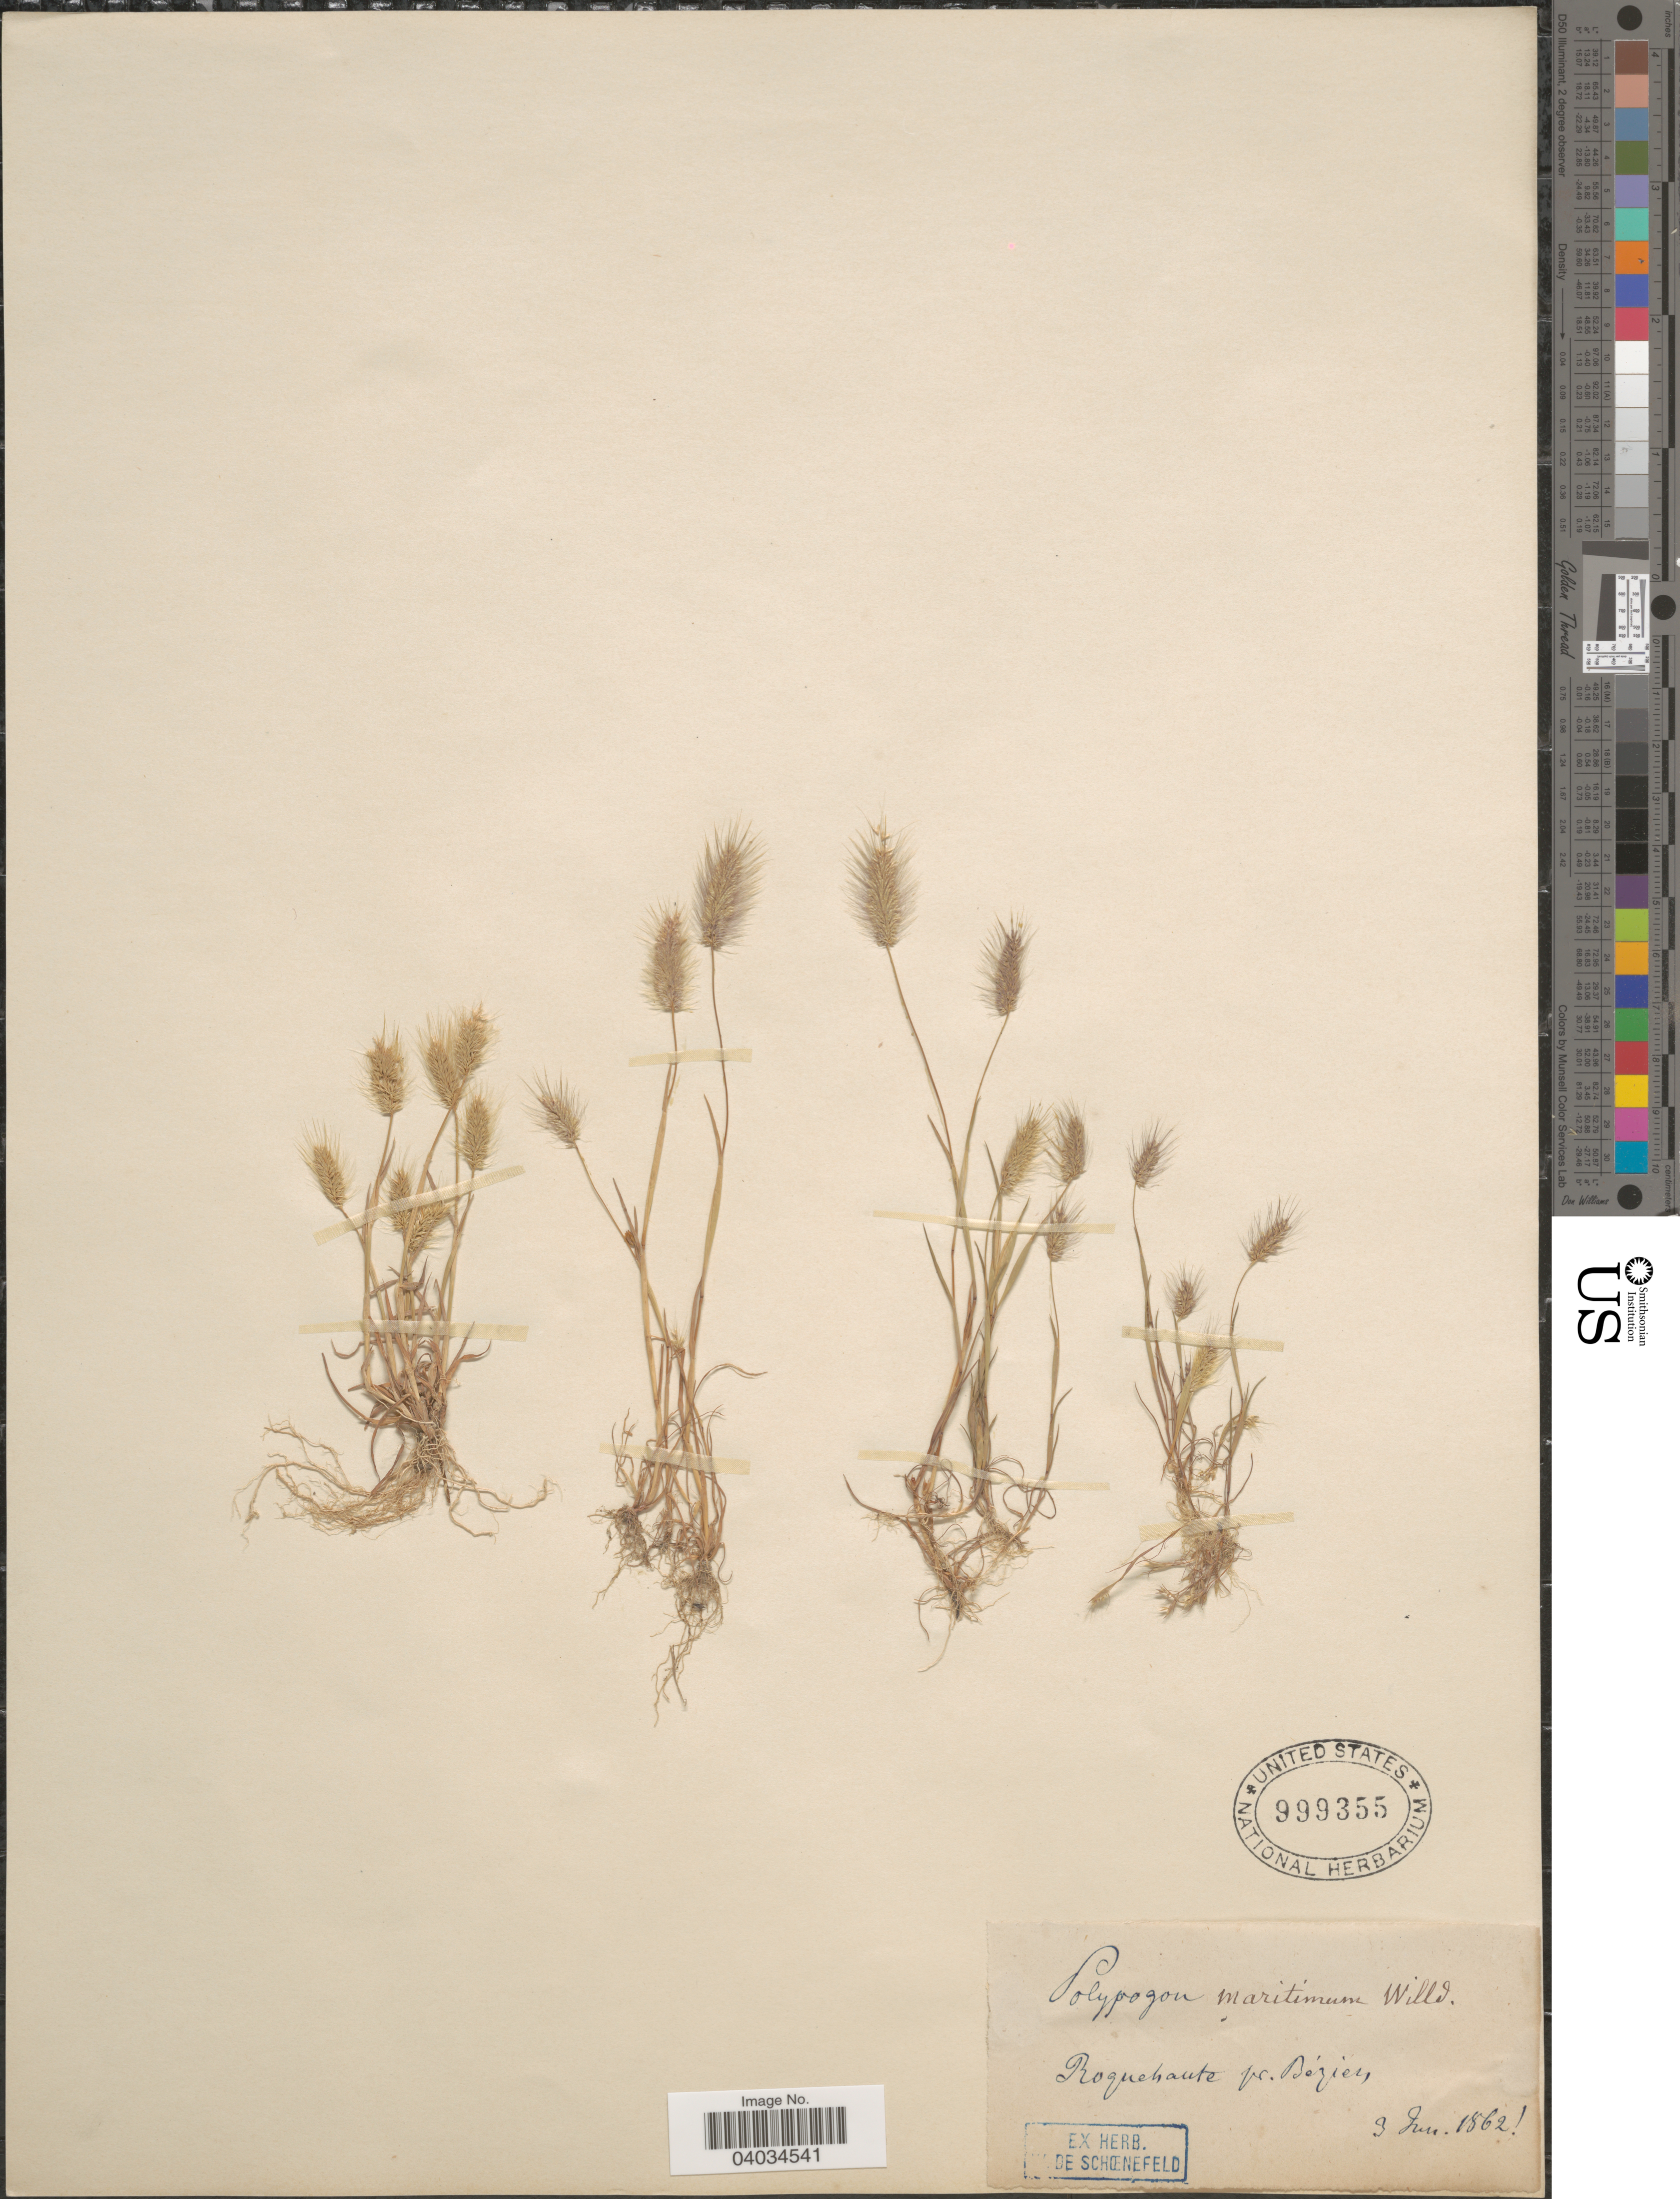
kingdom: Plantae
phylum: Tracheophyta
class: Liliopsida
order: Poales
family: Poaceae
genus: Polypogon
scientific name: Polypogon maritimus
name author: Willd.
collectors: ex herb. W. de Schoenefeld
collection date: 1862-06-03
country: France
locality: Roquehaute pr. Béziers.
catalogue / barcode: US 999355